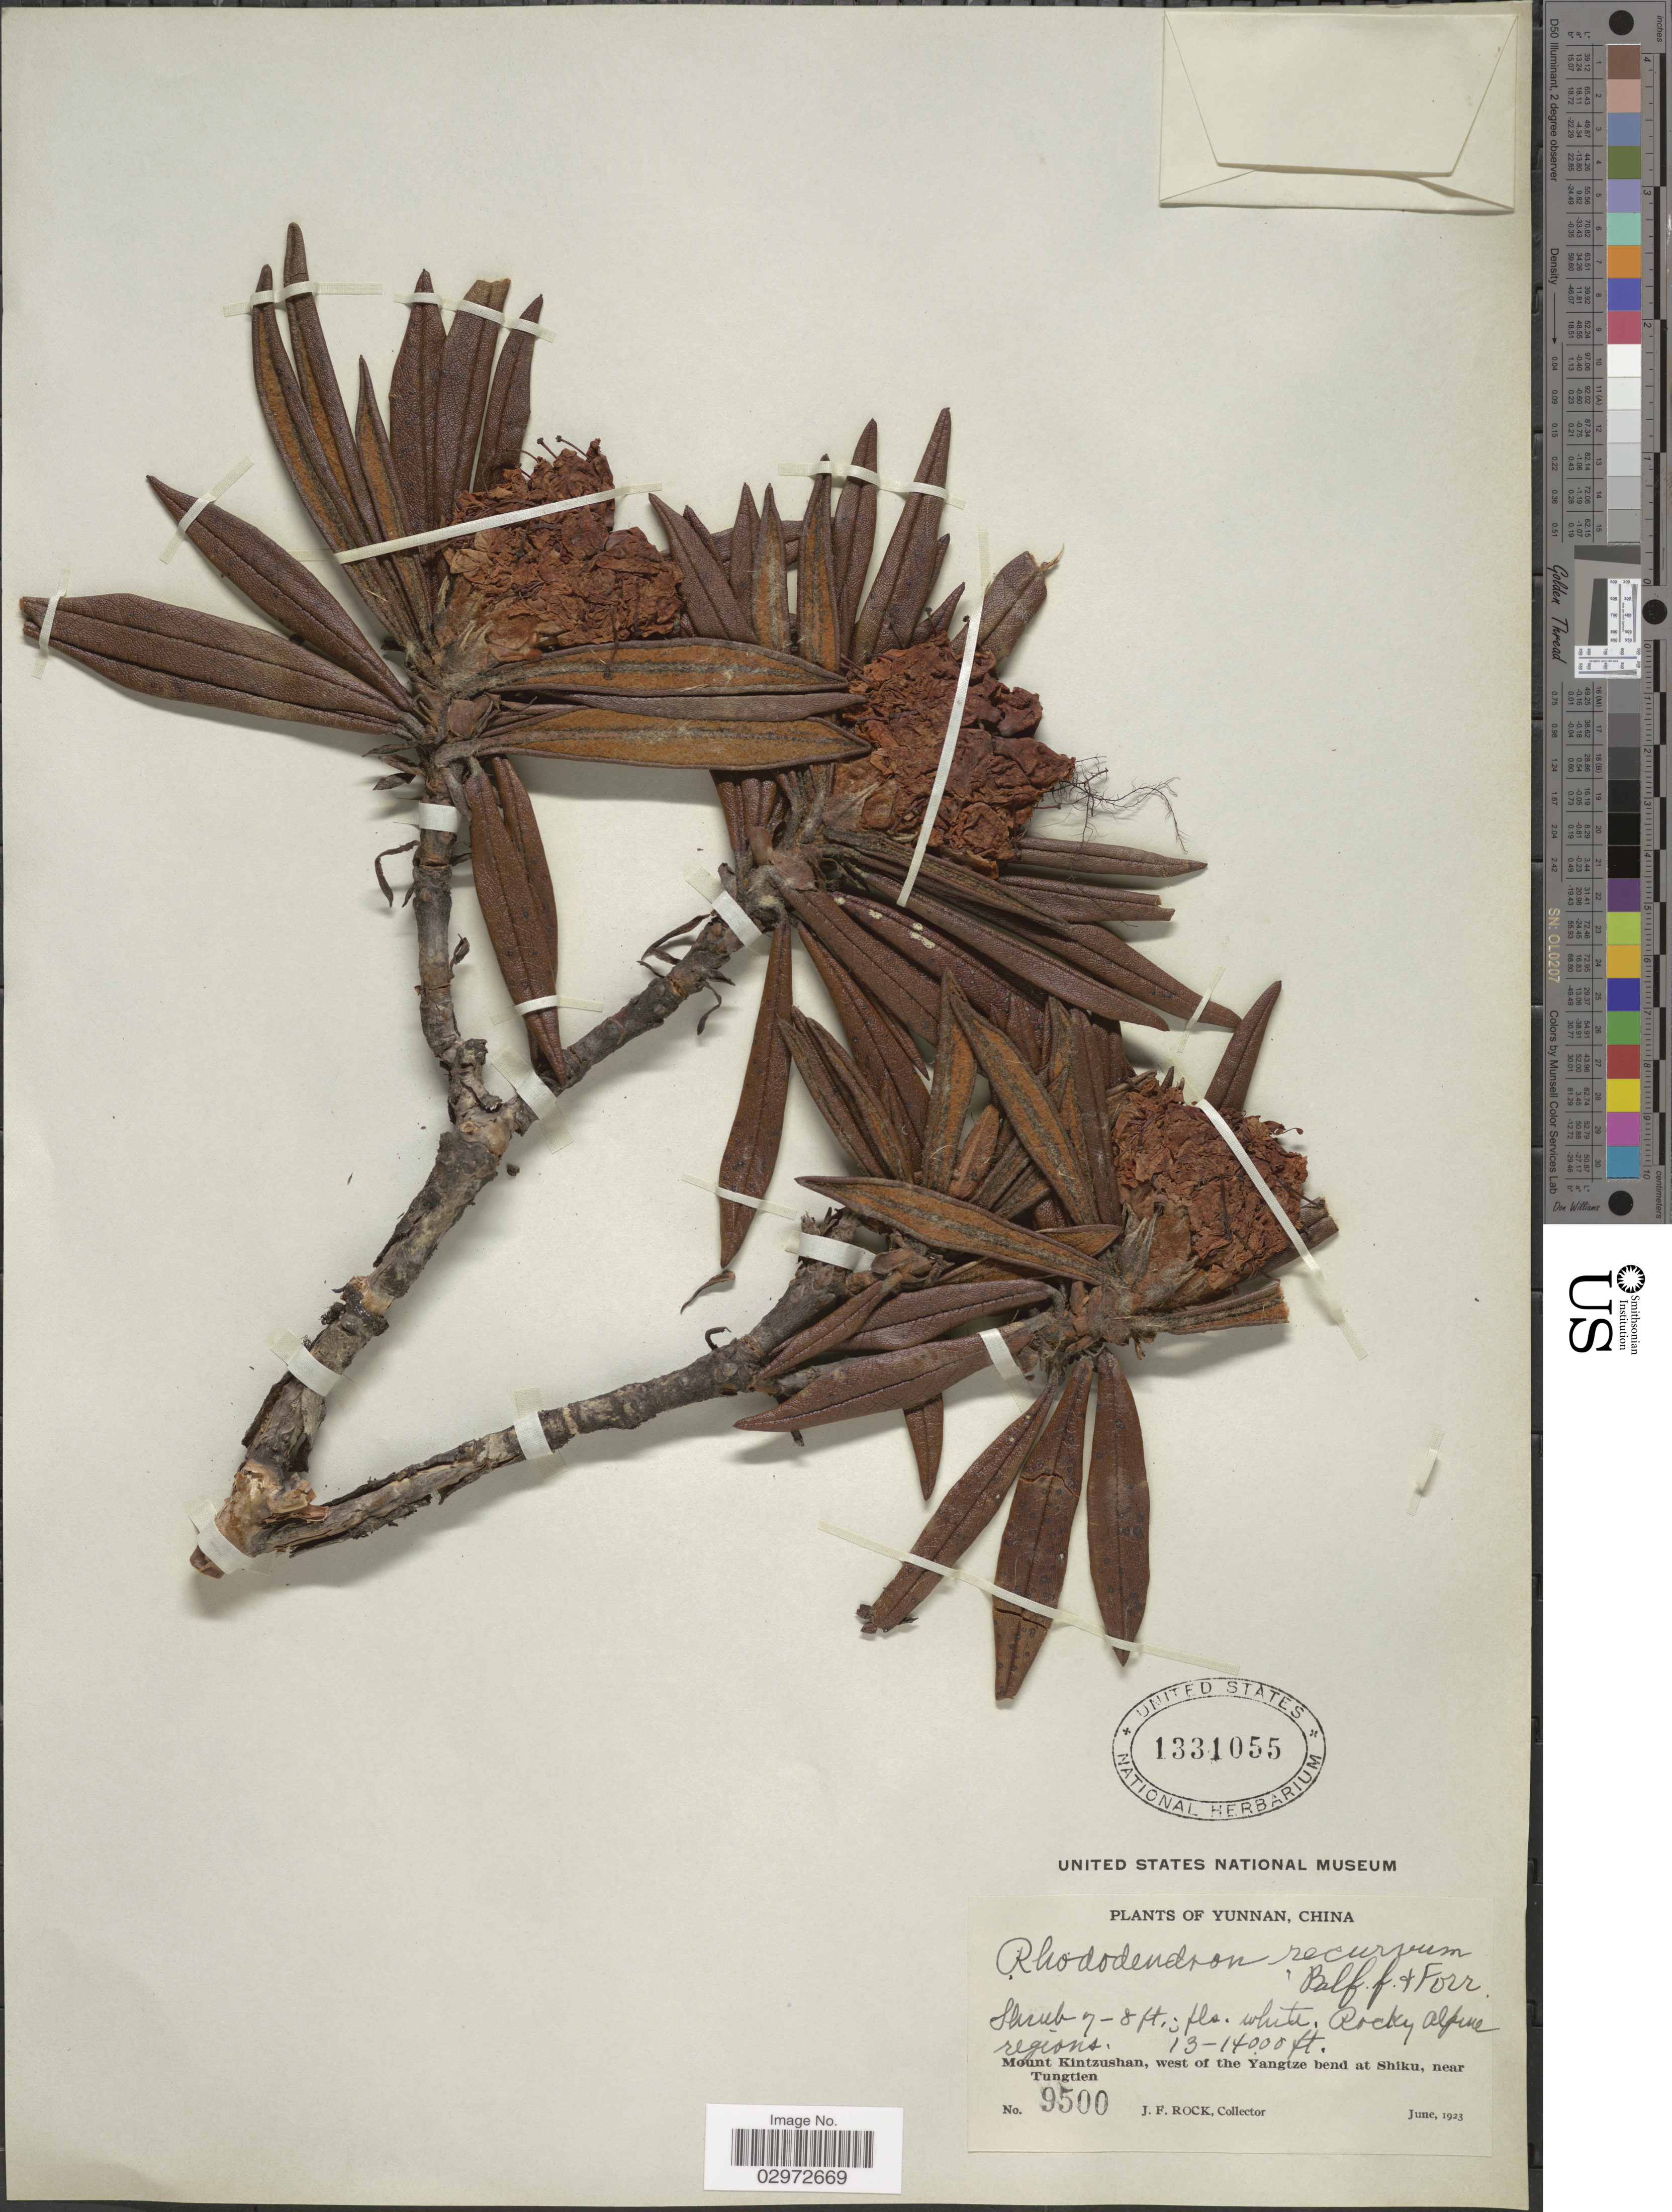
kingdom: Plantae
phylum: Tracheophyta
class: Magnoliopsida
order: Ericales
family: Ericaceae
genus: Rhododendron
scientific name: Rhododendron recurvum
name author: Balf. f. & Forrest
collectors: J. Rock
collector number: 9500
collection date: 1923-06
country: China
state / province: Yunnan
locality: Mount Kintzushan, west of the Yangtze bend at Shiku, near Tungtien.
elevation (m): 3962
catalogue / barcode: US 1331055